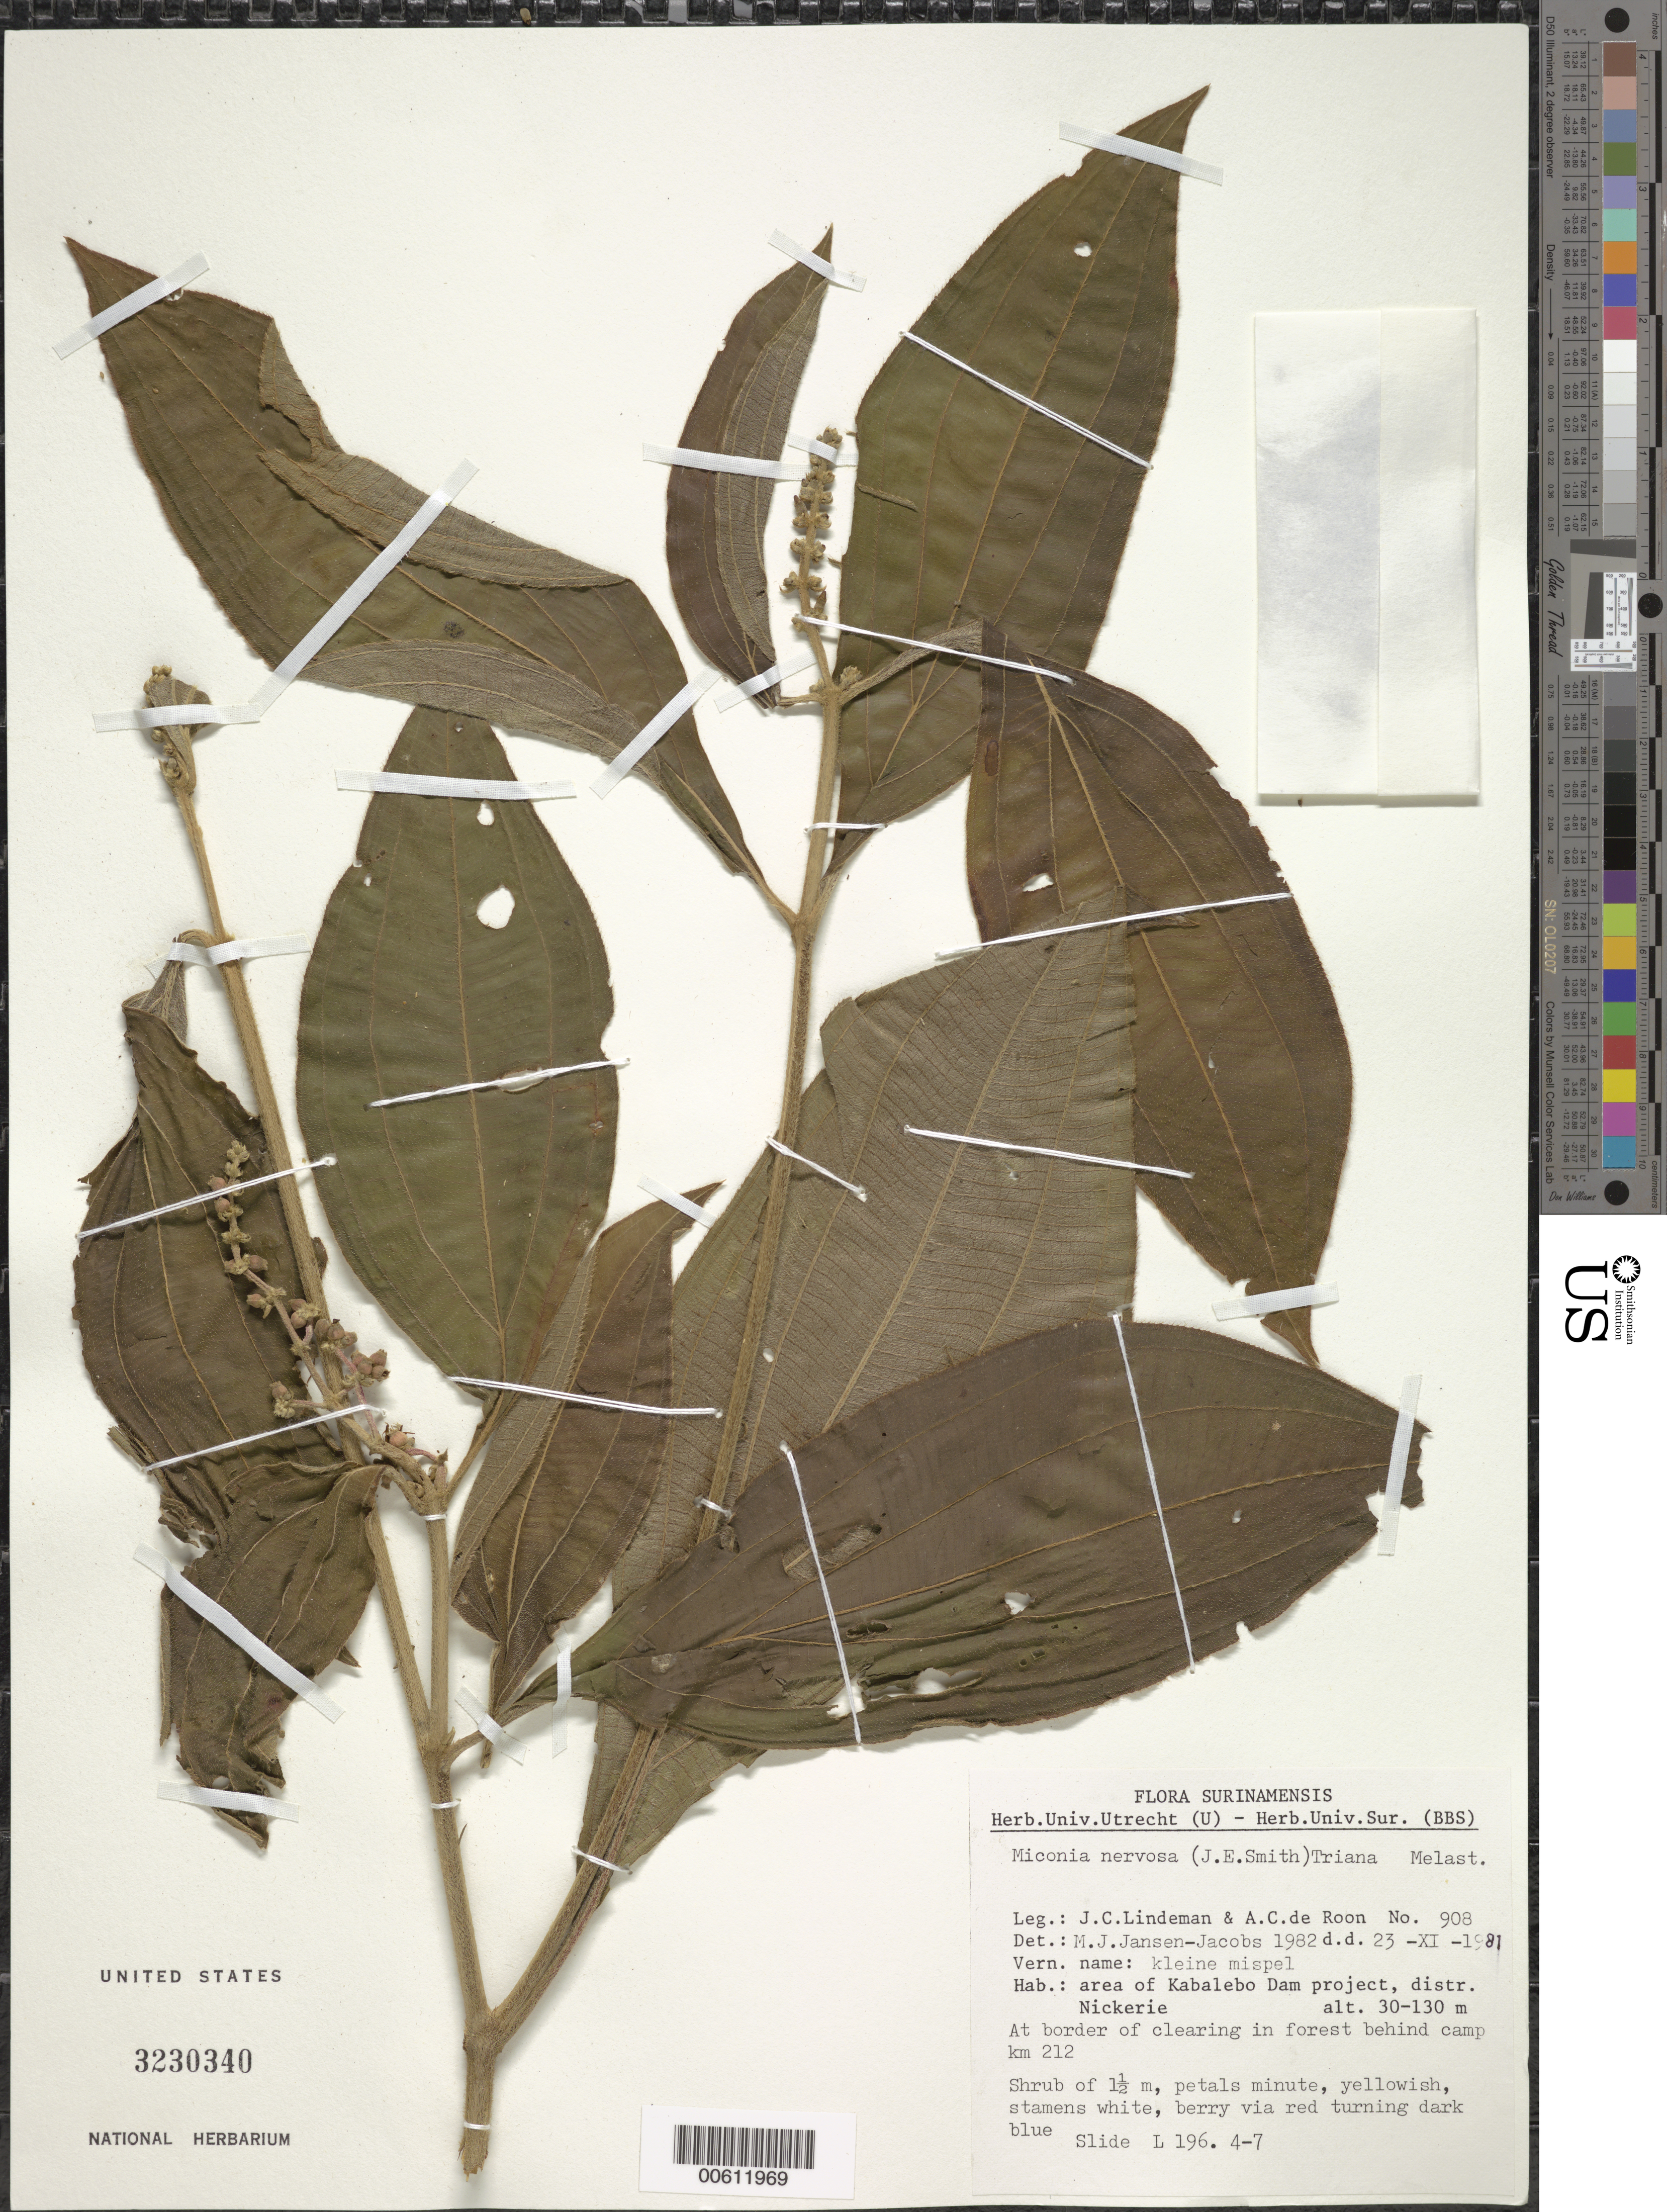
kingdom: Plantae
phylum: Tracheophyta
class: Magnoliopsida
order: Myrtales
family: Melastomataceae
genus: Miconia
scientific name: Miconia nervosa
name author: (Sm.) Triana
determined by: Jansen-Jacobs, M. J., (U), Nationaal Herbarium Nederland, Utrecht University branch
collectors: J. C. Lindeman & A. de Roon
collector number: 81 908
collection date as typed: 23-Nov-81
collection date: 1981-11-23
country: Suriname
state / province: Nickerie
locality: Kabalebo Dam project area, behind camp, km 212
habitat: Border of clearing in forest behind camp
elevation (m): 30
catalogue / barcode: US 3230340